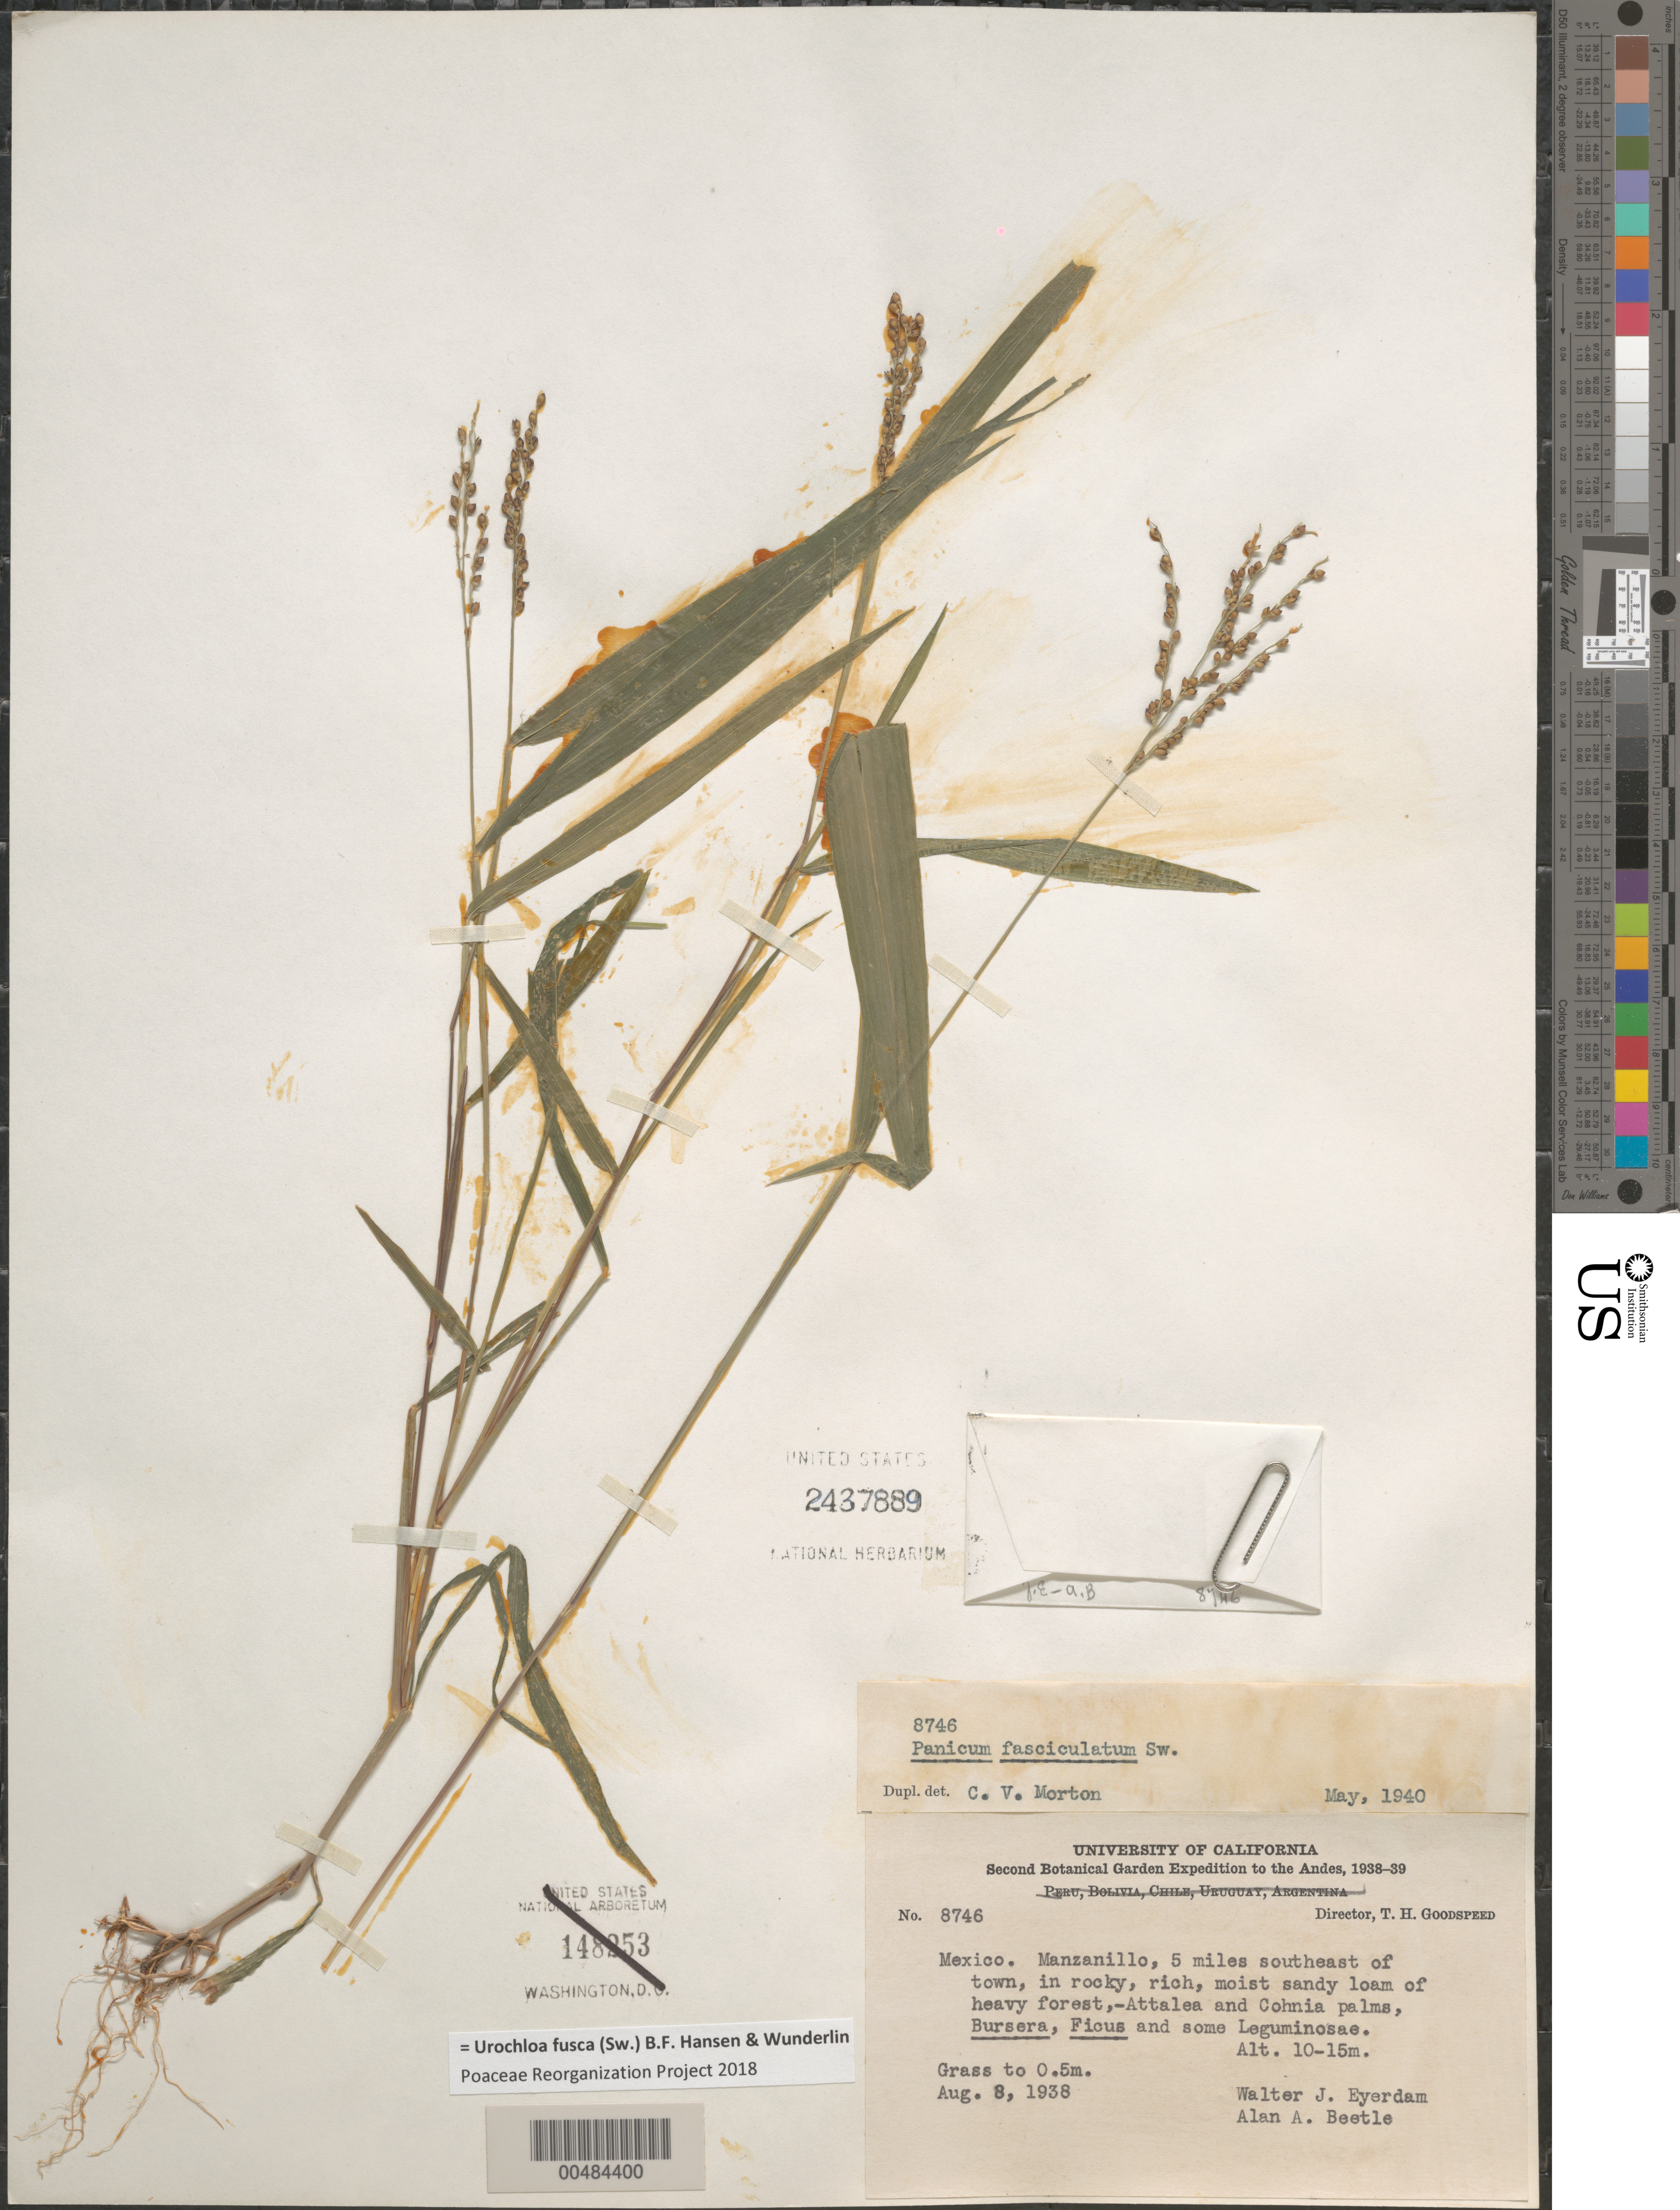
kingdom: Plantae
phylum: Tracheophyta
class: Liliopsida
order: Poales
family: Poaceae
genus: Brachiaria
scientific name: Brachiaria fasciculata var. reticulata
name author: (Torr.) Beetle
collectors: W. J. Eyerdam & A. A. Beetle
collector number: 8746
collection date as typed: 8 Aug 1938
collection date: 1938-08-08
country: Mexico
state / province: Colima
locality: Manzanillo, 5 mi SE of town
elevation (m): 10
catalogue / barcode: US 2437889